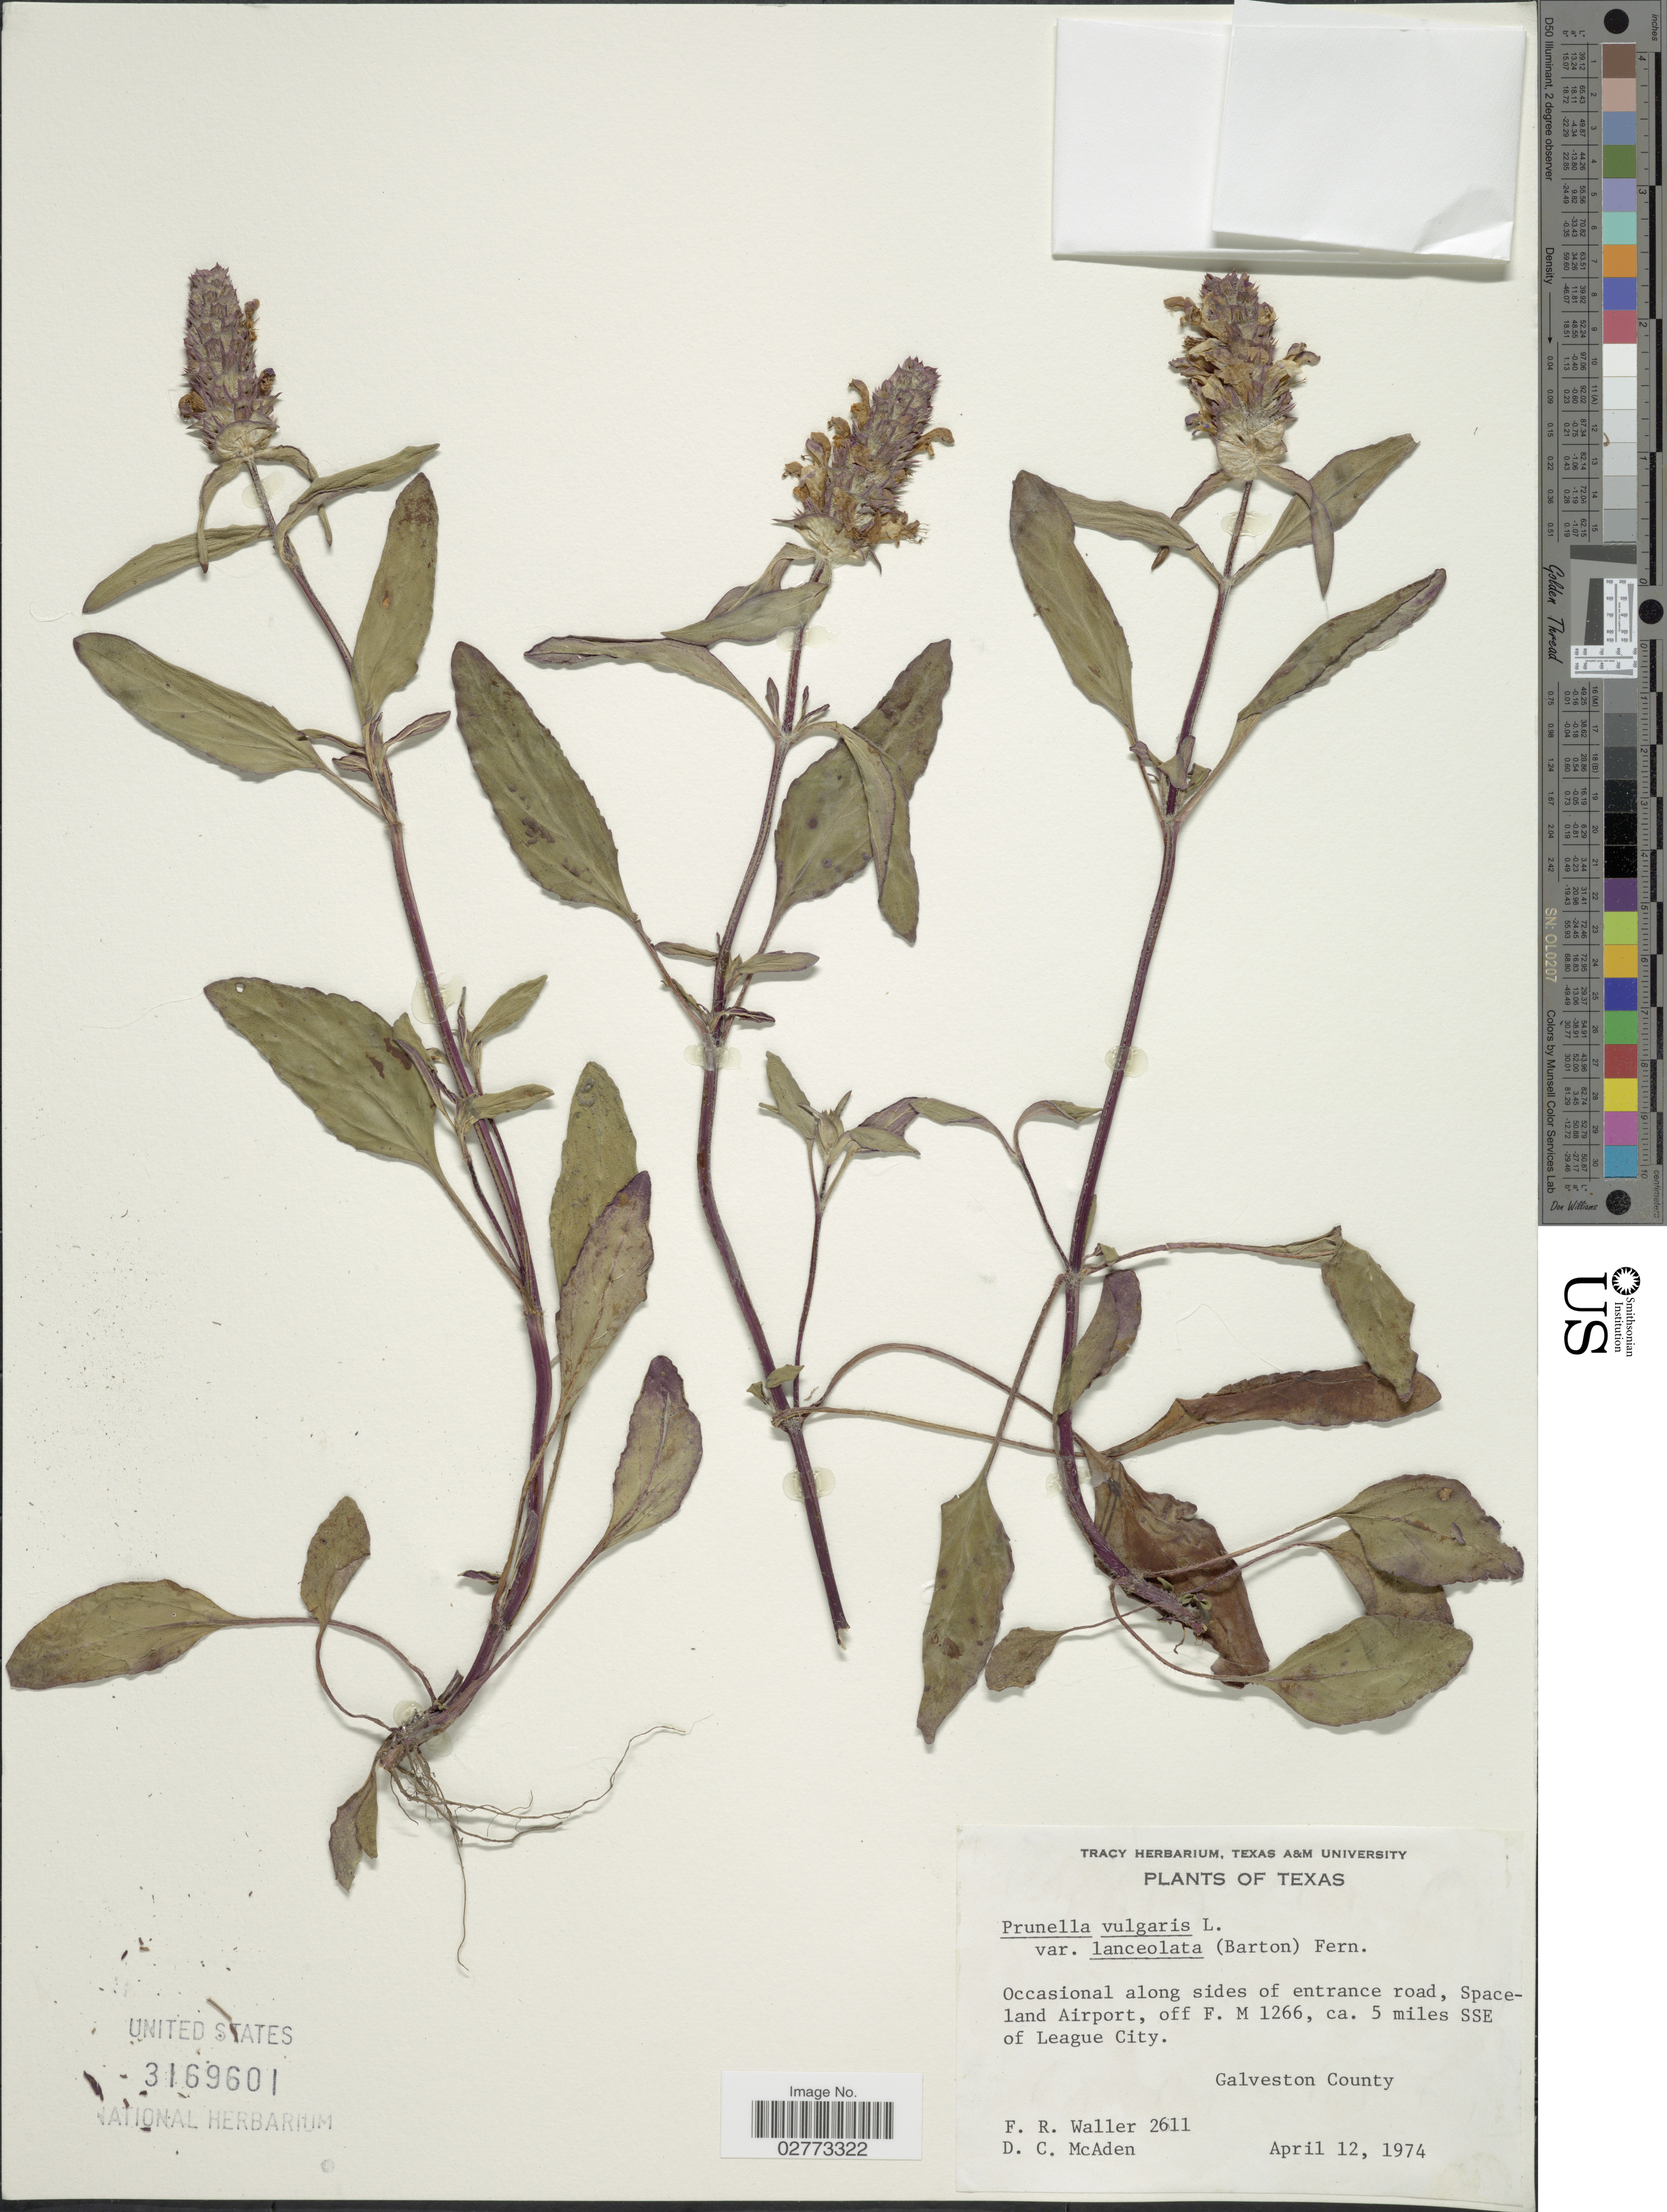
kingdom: Plantae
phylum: Tracheophyta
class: Magnoliopsida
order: Lamiales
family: Lamiaceae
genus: Prunella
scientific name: Prunella vulgaris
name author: L.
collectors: F. R. Waller & D. McAden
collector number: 2611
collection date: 1974-04-12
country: United States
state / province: Texas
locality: Occasional along sides of entrance road, Spaceland Airport, off F. M 1266, ca. 5 miles SSE of League City. Galveston County.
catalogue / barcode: US 3169601